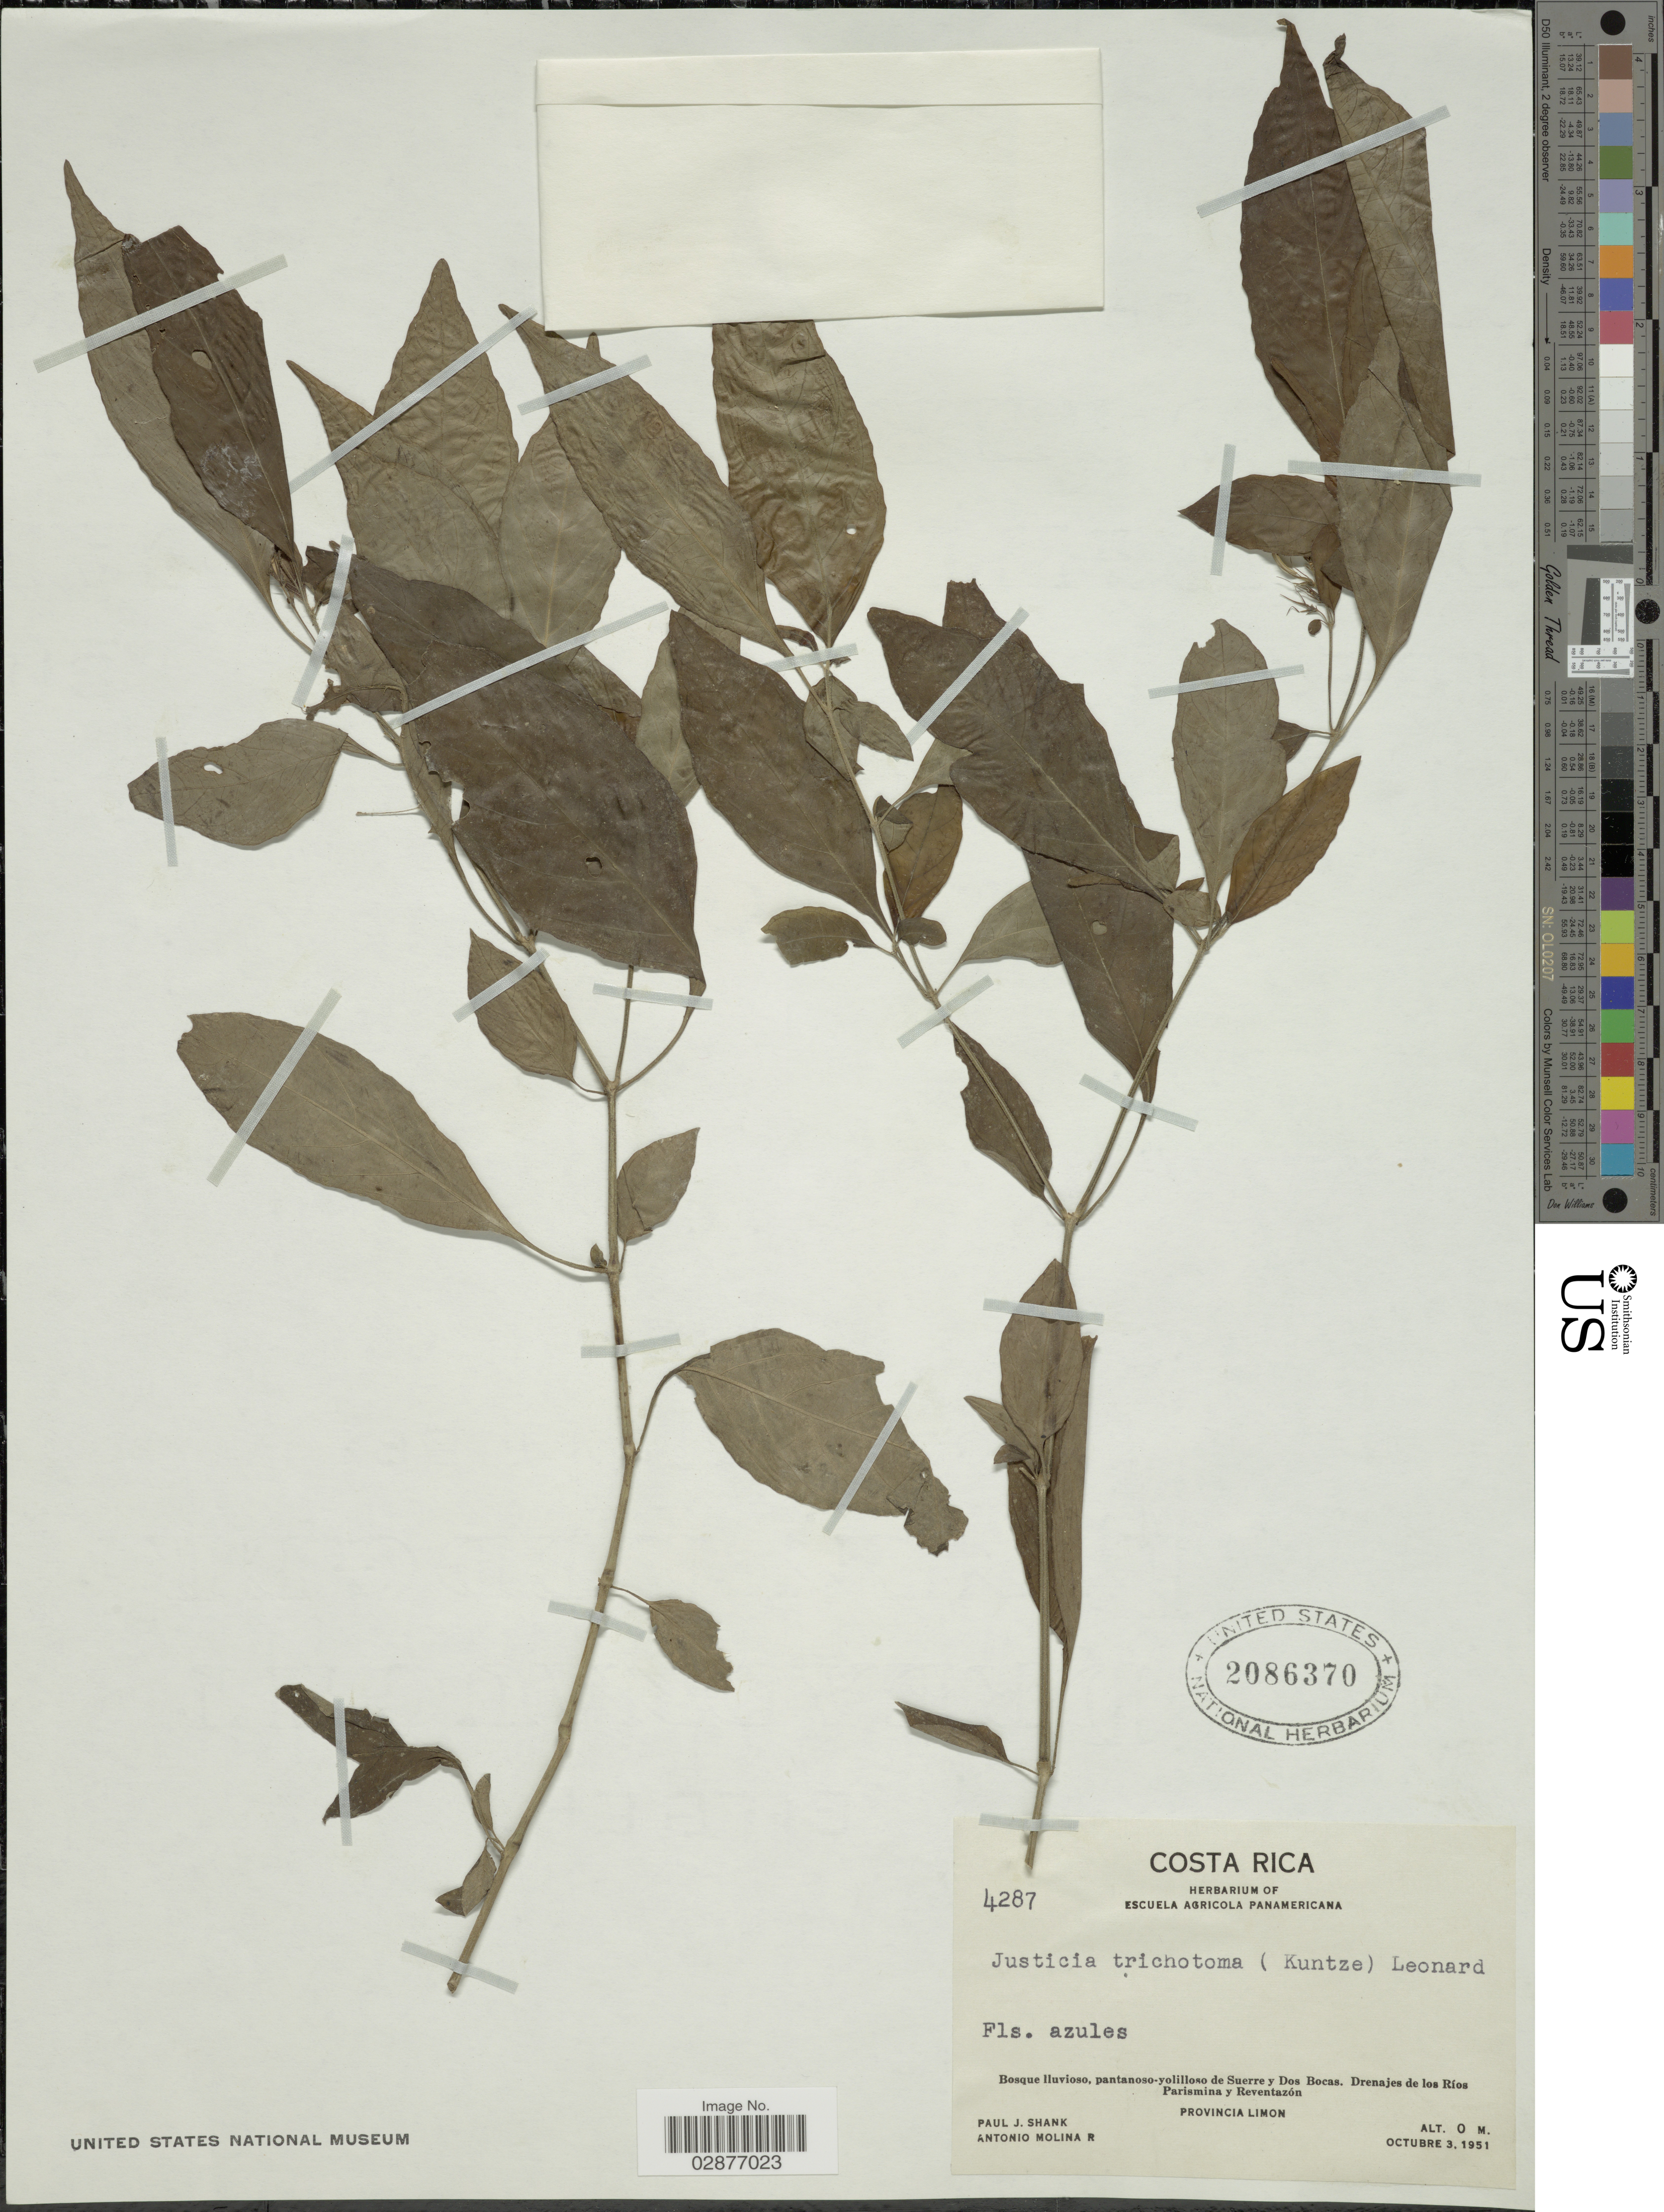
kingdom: Plantae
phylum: Tracheophyta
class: Magnoliopsida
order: Lamiales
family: Acanthaceae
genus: Justicia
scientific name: Justicia trichotoma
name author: (Kuntze) Leonard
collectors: P. J. Shank & A. Molina R.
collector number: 4287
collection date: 1951-10-03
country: Costa Rica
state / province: Limón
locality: Bosque lluvioso, pantanoso-yolilloso de Suerre y Dos Bocas. Drenajes de los Ríos Parismina y Reventazón.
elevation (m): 0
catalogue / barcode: US 2086370